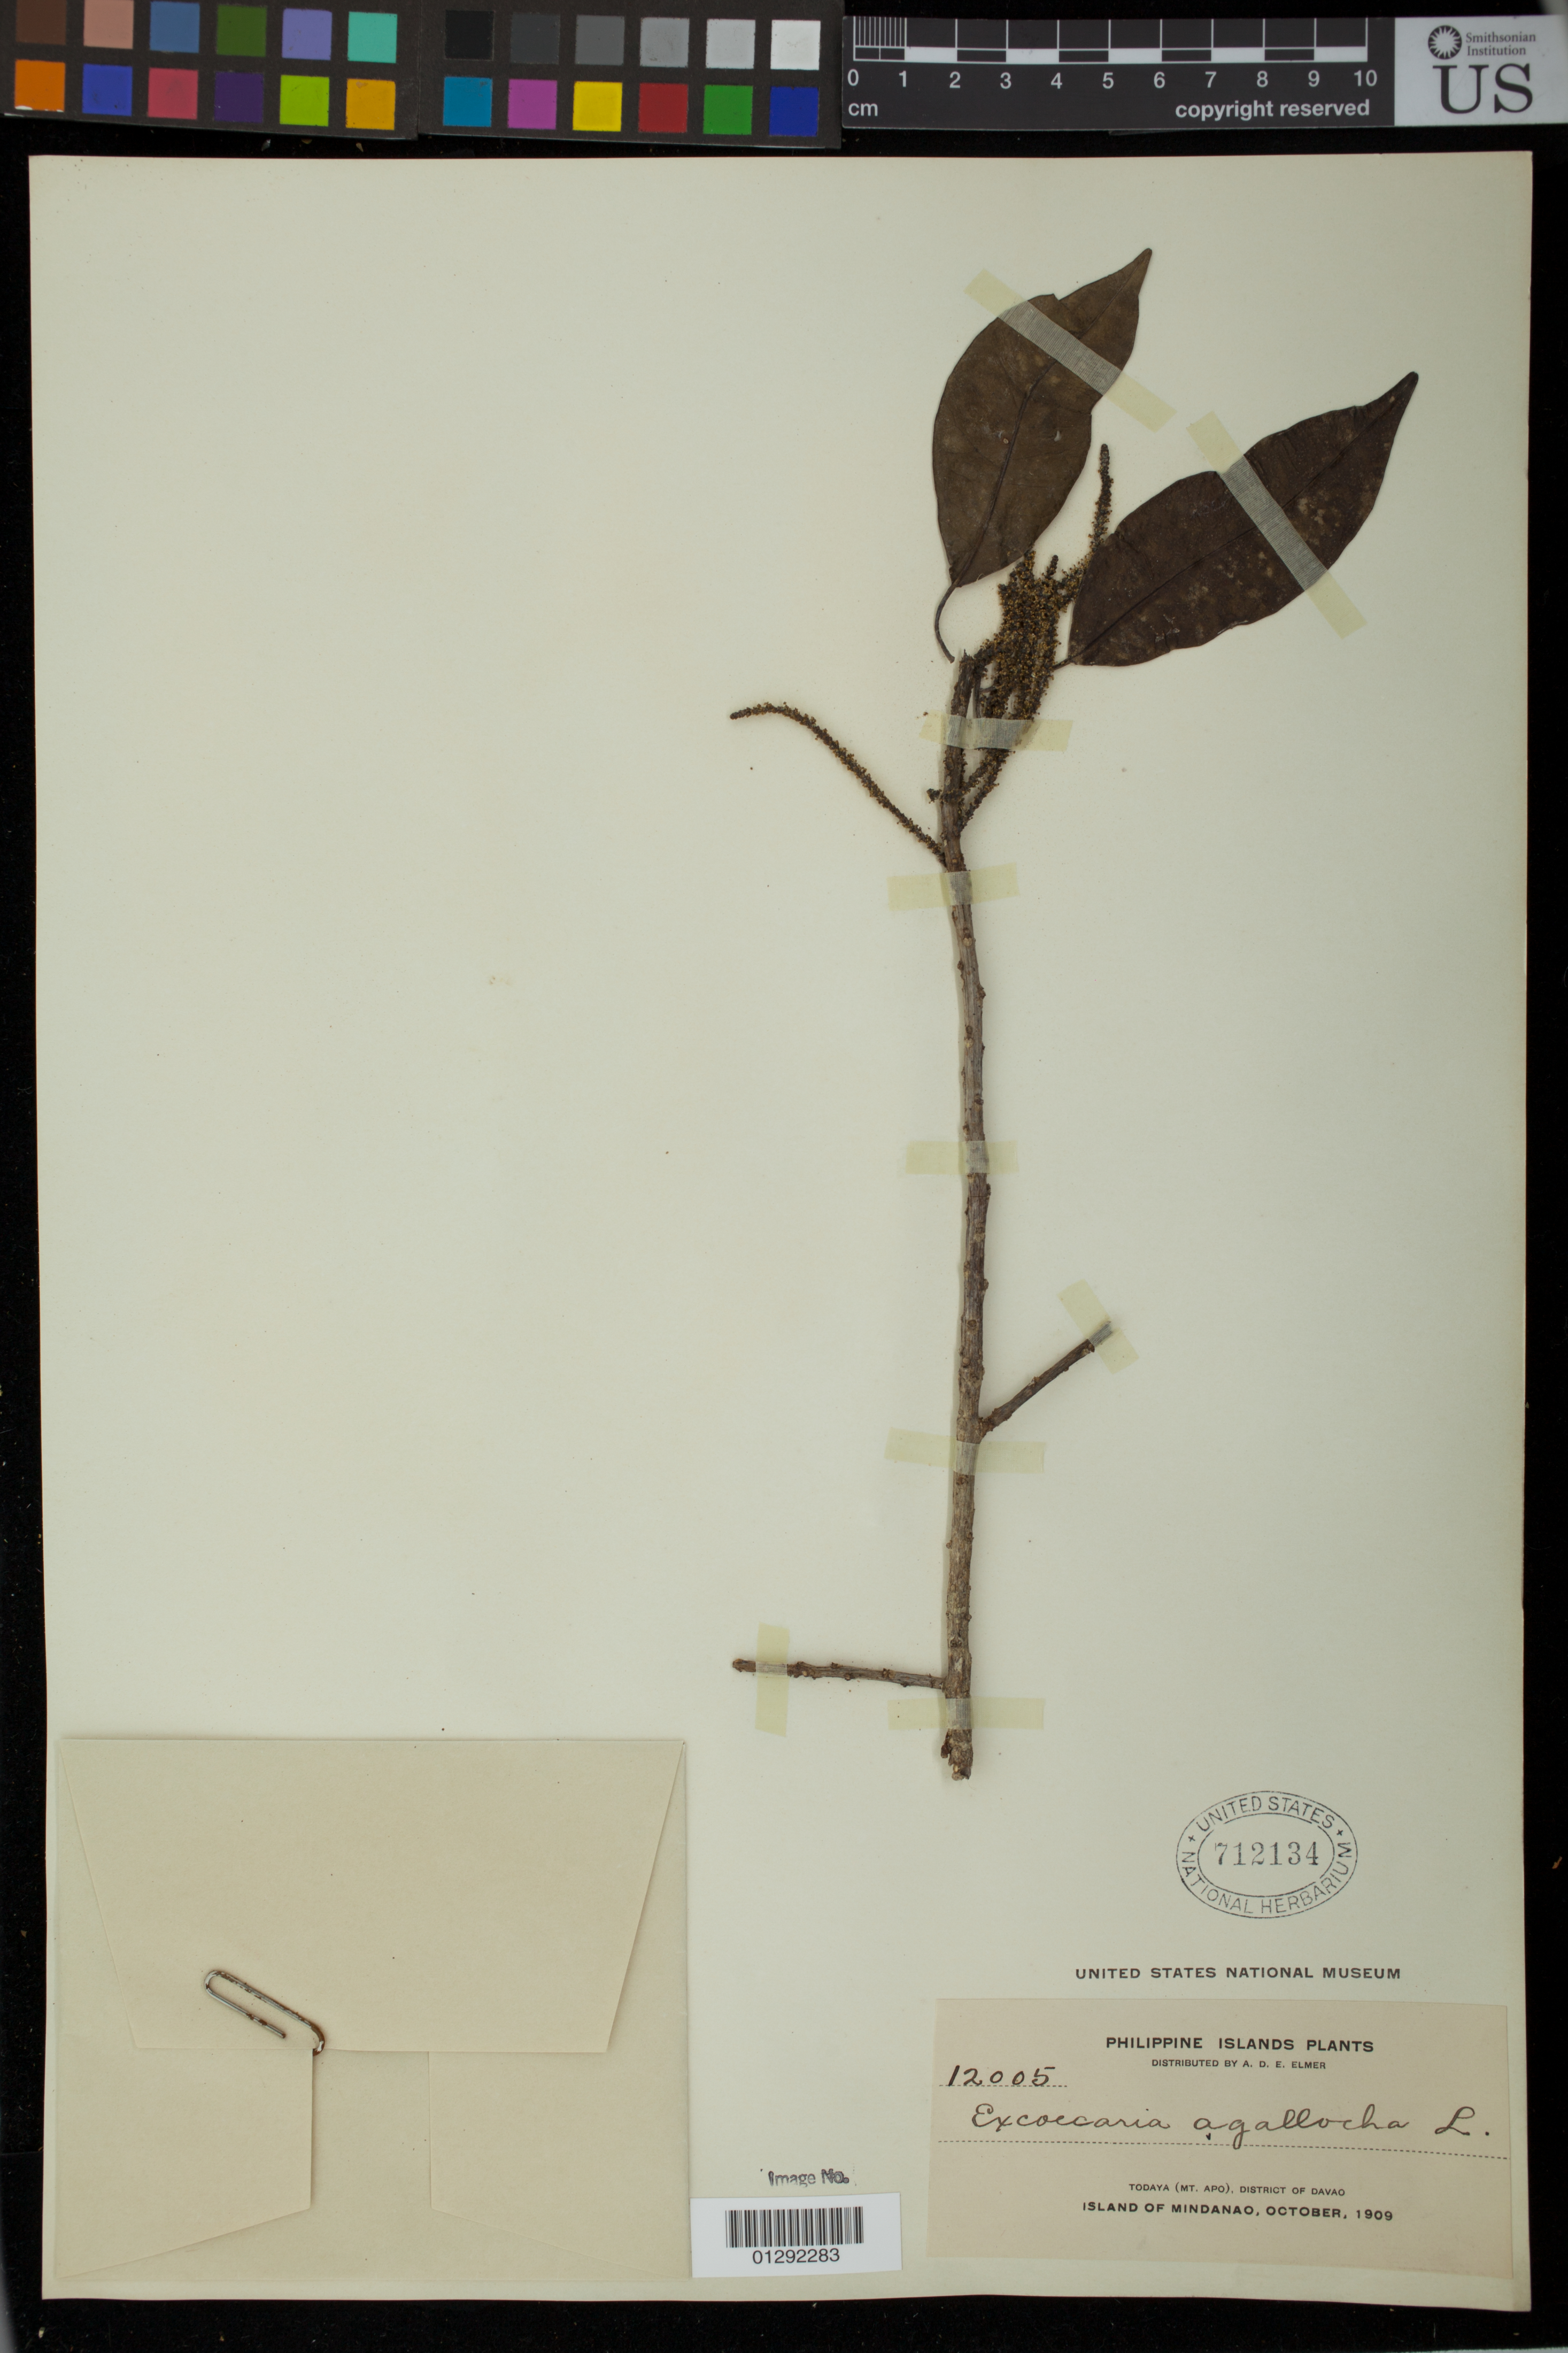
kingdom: Plantae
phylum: Tracheophyta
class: Magnoliopsida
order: Malpighiales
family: Euphorbiaceae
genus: Excoecaria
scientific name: Excoecaria agallocha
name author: L.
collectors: A. D. E. Elmer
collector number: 12005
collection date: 1909-10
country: Philippines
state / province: Davao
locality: Todayo (Mt. Apo), District of Davao, Mindanao Island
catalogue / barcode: US 712134